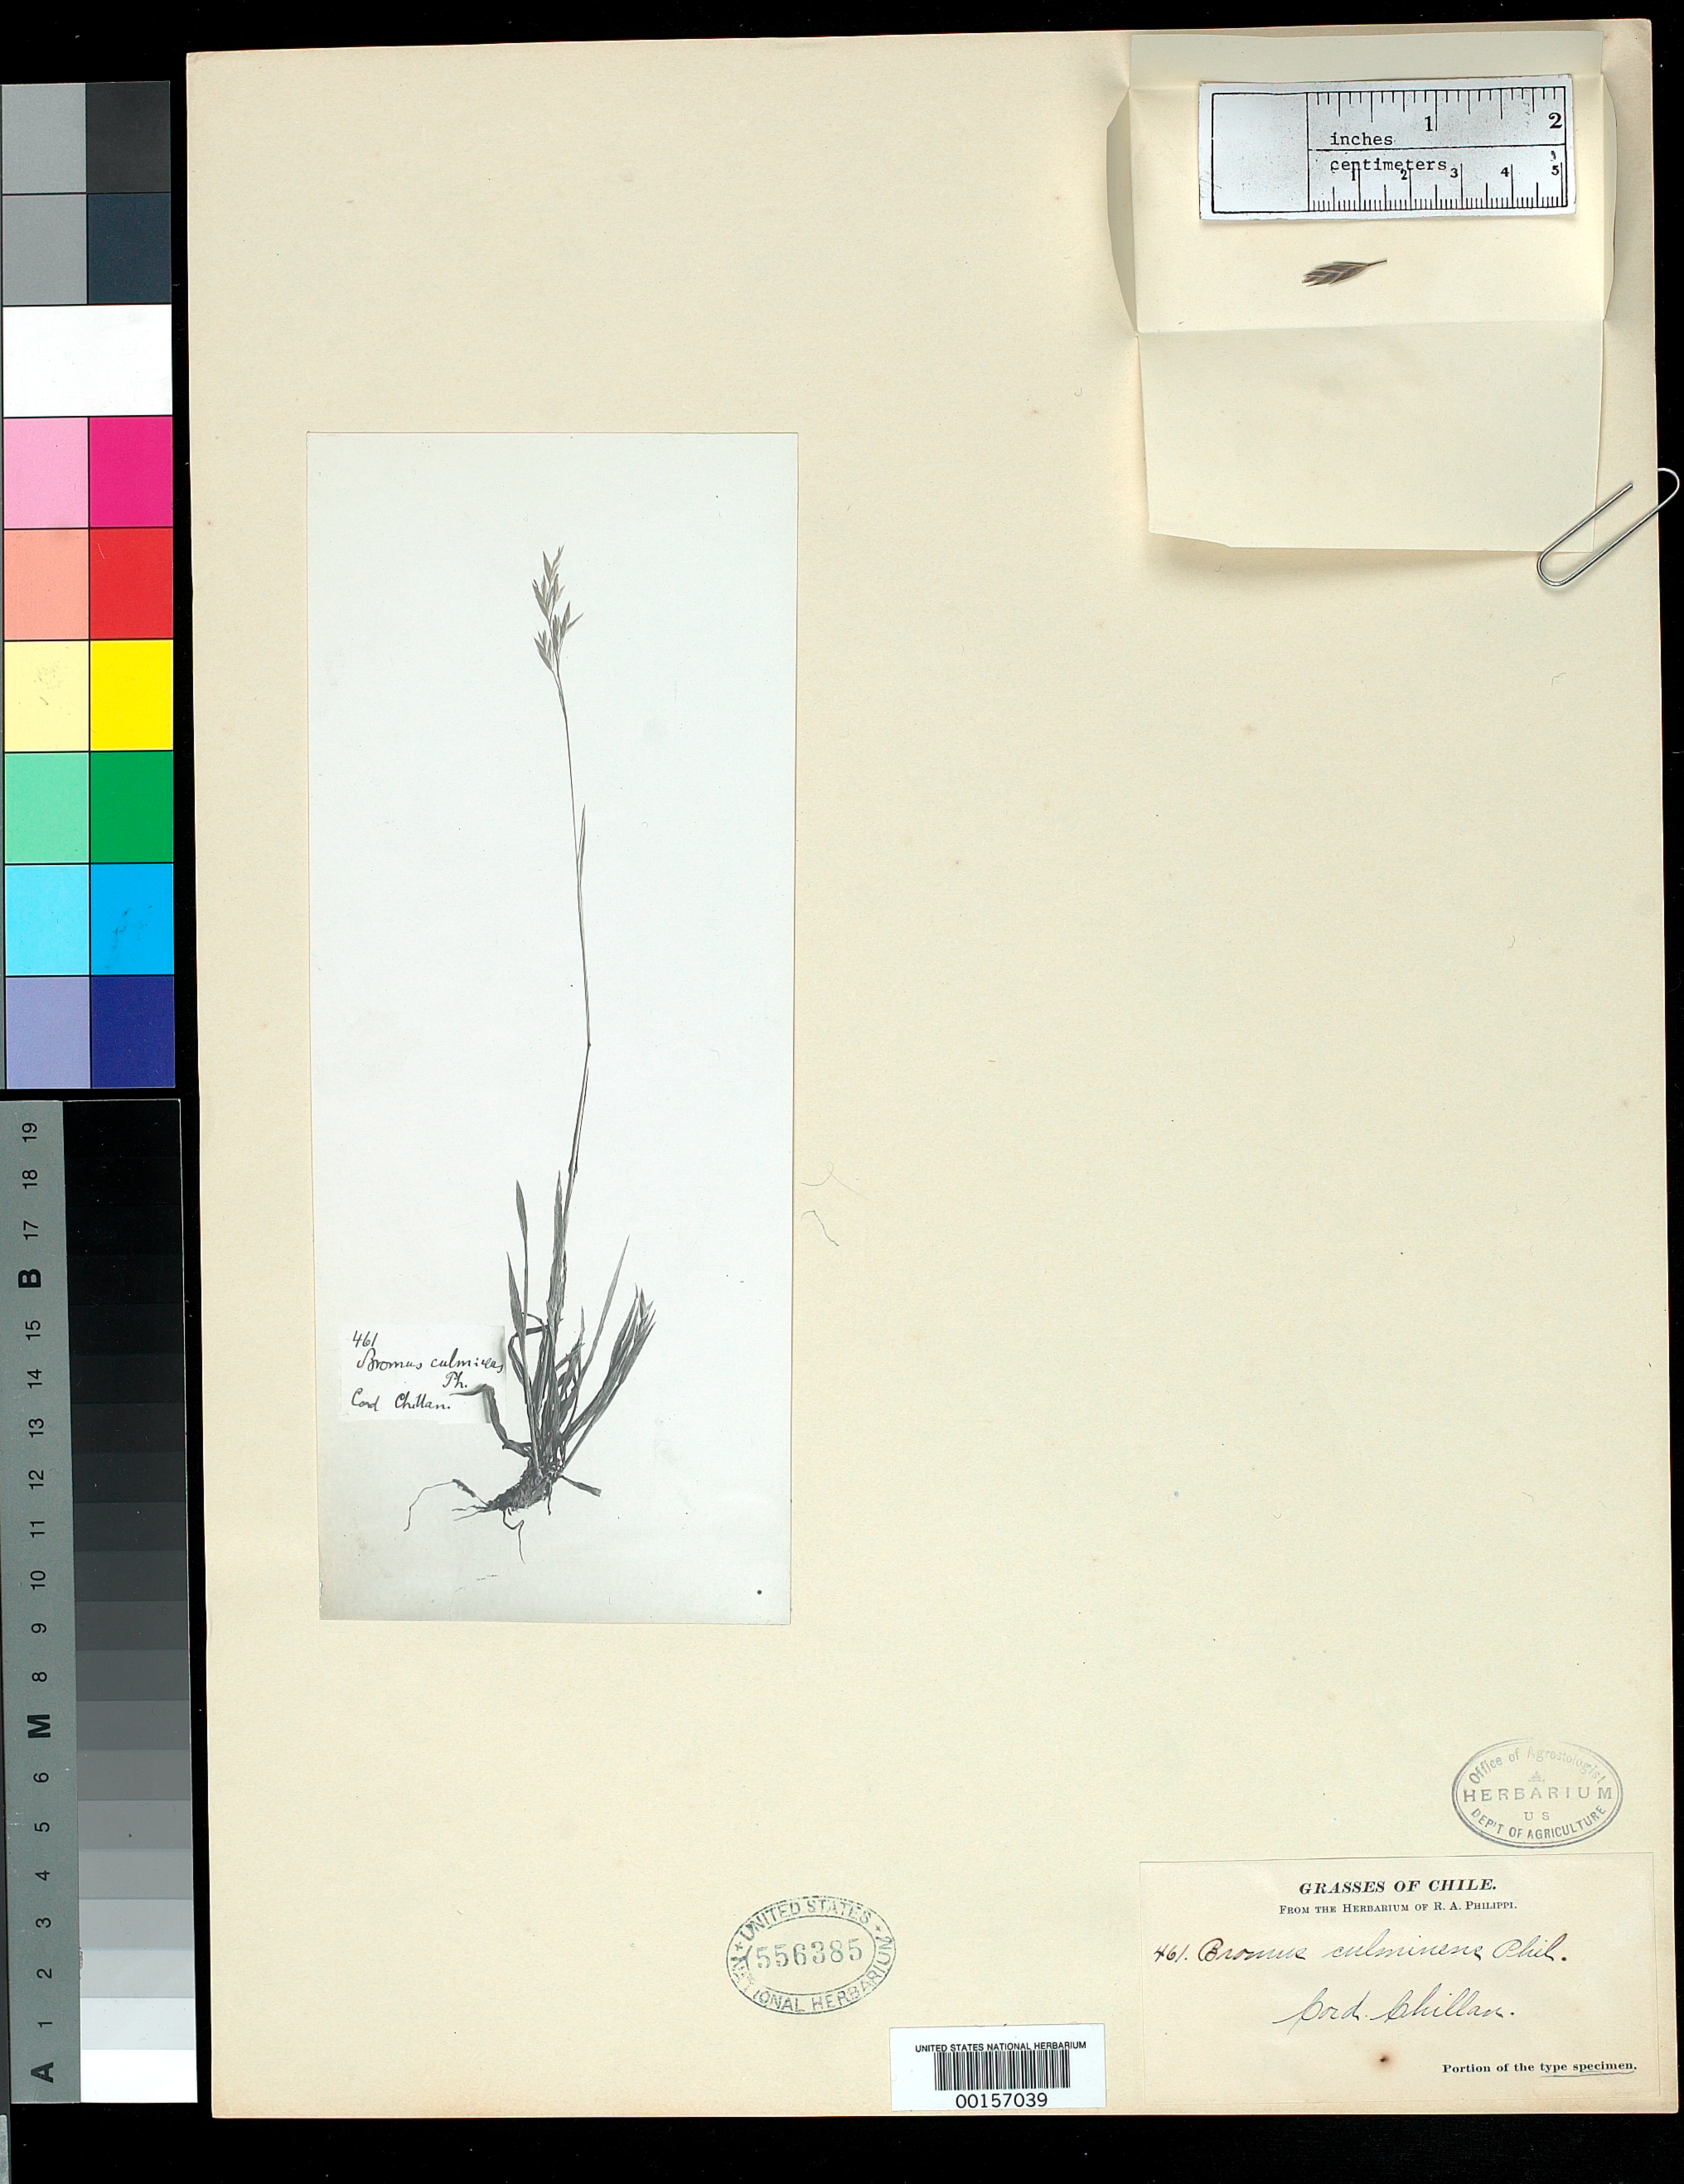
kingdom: Plantae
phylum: Tracheophyta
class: Liliopsida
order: Poales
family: Poaceae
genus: Bromus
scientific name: Bromus culmineus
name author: Phil.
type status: Type Fragment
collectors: R. A. Philippi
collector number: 461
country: Chile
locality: Cord. Chillanensis.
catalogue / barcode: US 556385